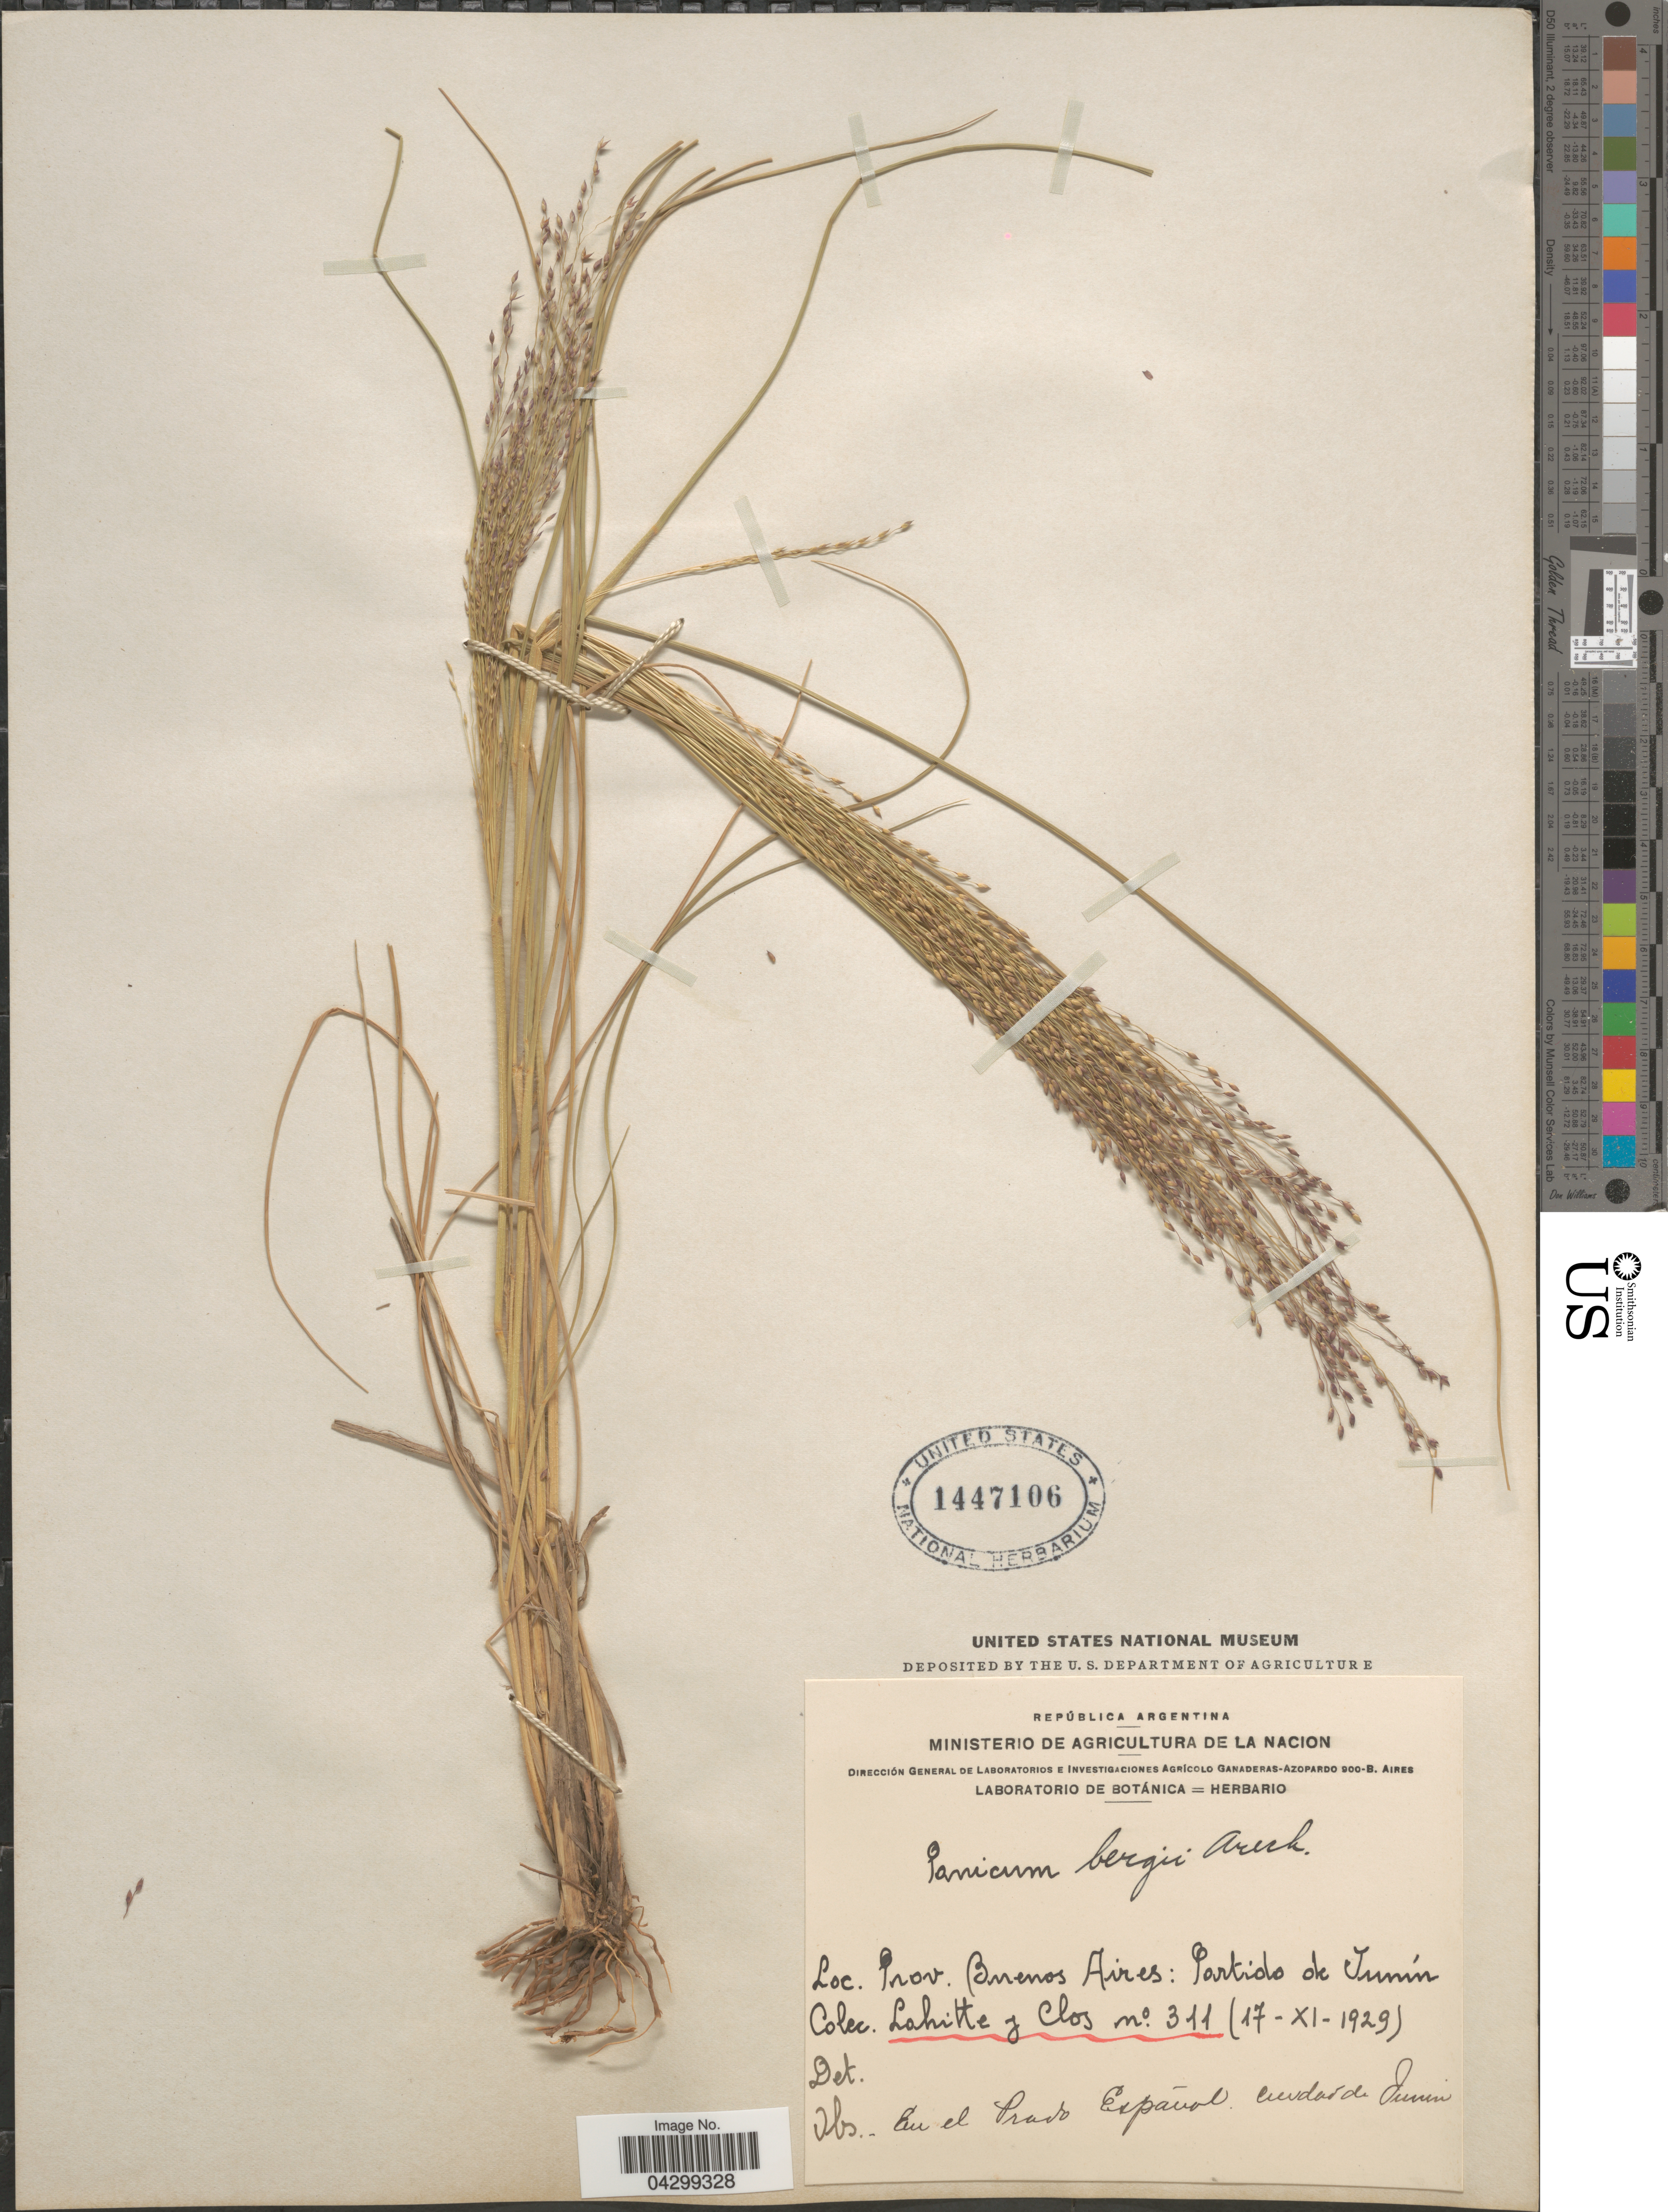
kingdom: Plantae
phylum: Tracheophyta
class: Liliopsida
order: Poales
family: Poaceae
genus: Panicum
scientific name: Panicum bergii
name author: Arechav.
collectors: -. Lahitte & Clos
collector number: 311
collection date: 1929-11-17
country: Argentina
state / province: Buenos Aires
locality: República Argentina. Partido de Junín.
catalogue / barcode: US 1447106